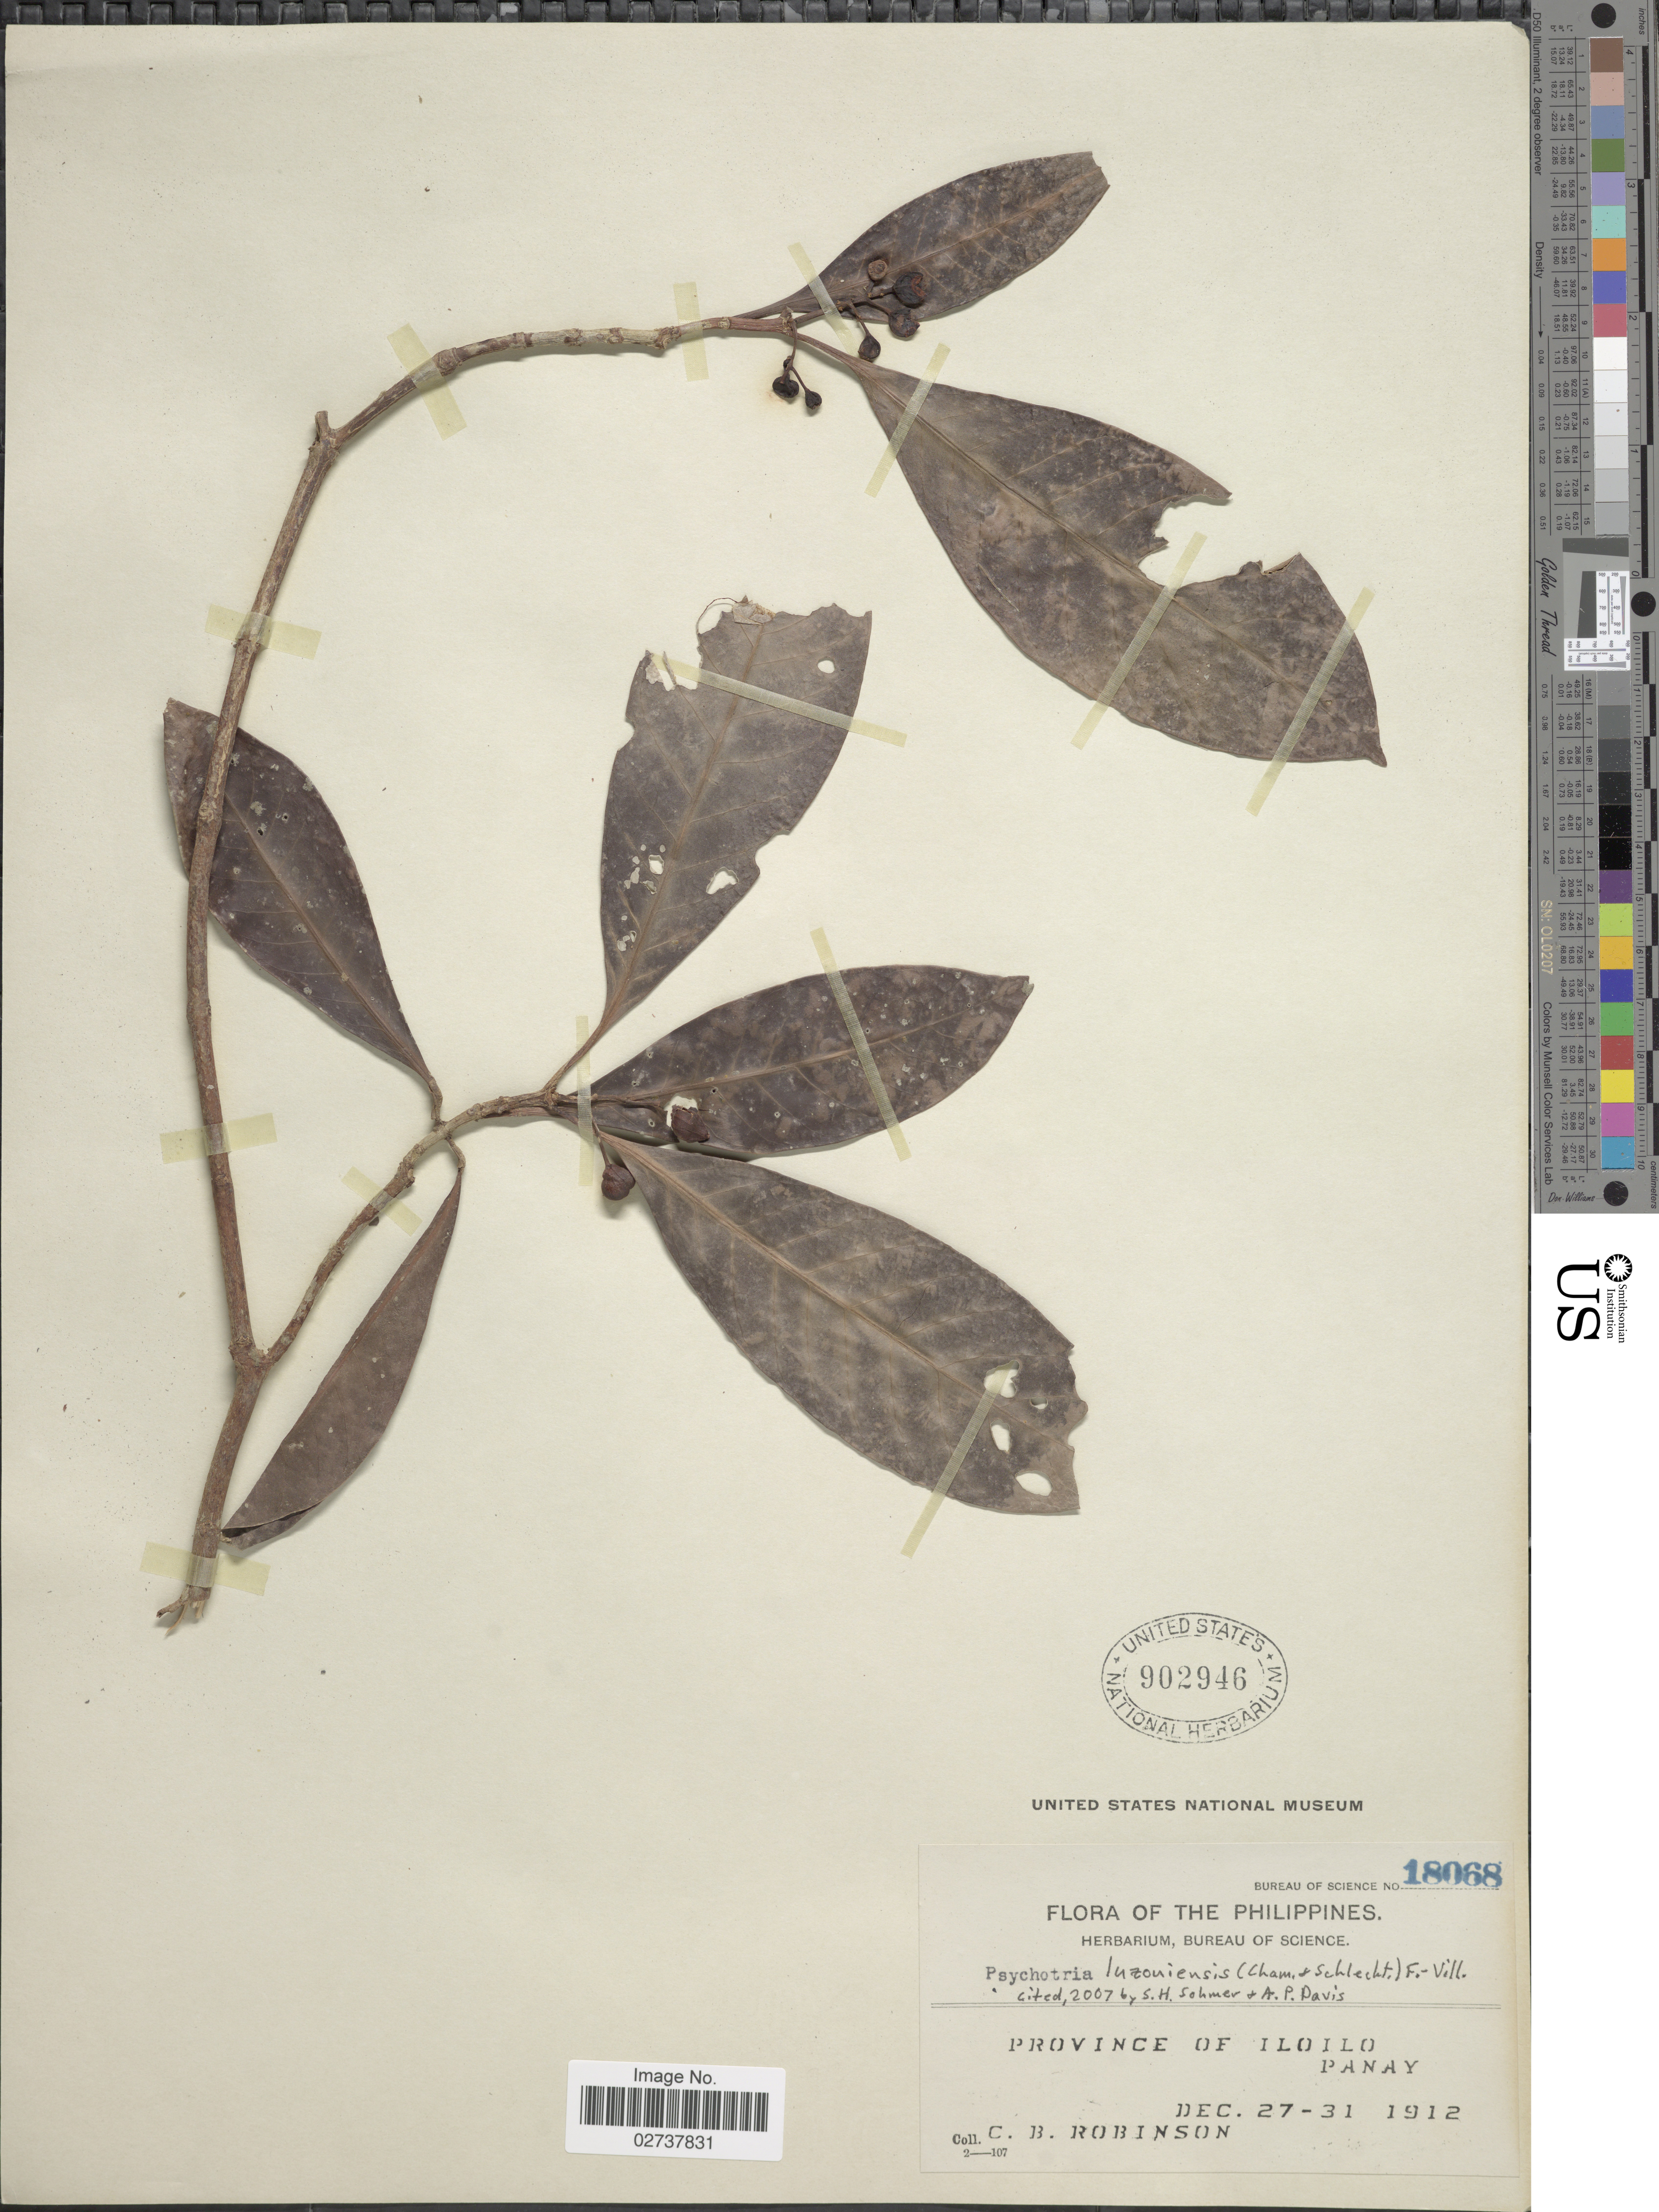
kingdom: Plantae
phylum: Tracheophyta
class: Magnoliopsida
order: Gentianales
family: Rubiaceae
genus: Psychotria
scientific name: Psychotria luzoniensis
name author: (Cham. & Schltdl.) Fern.-Vill.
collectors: C. Robinson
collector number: Bureau of Science 18068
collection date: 1912-12-27/1912-12-31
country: Philippines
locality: Province of Iloilo Panay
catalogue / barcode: US 902946